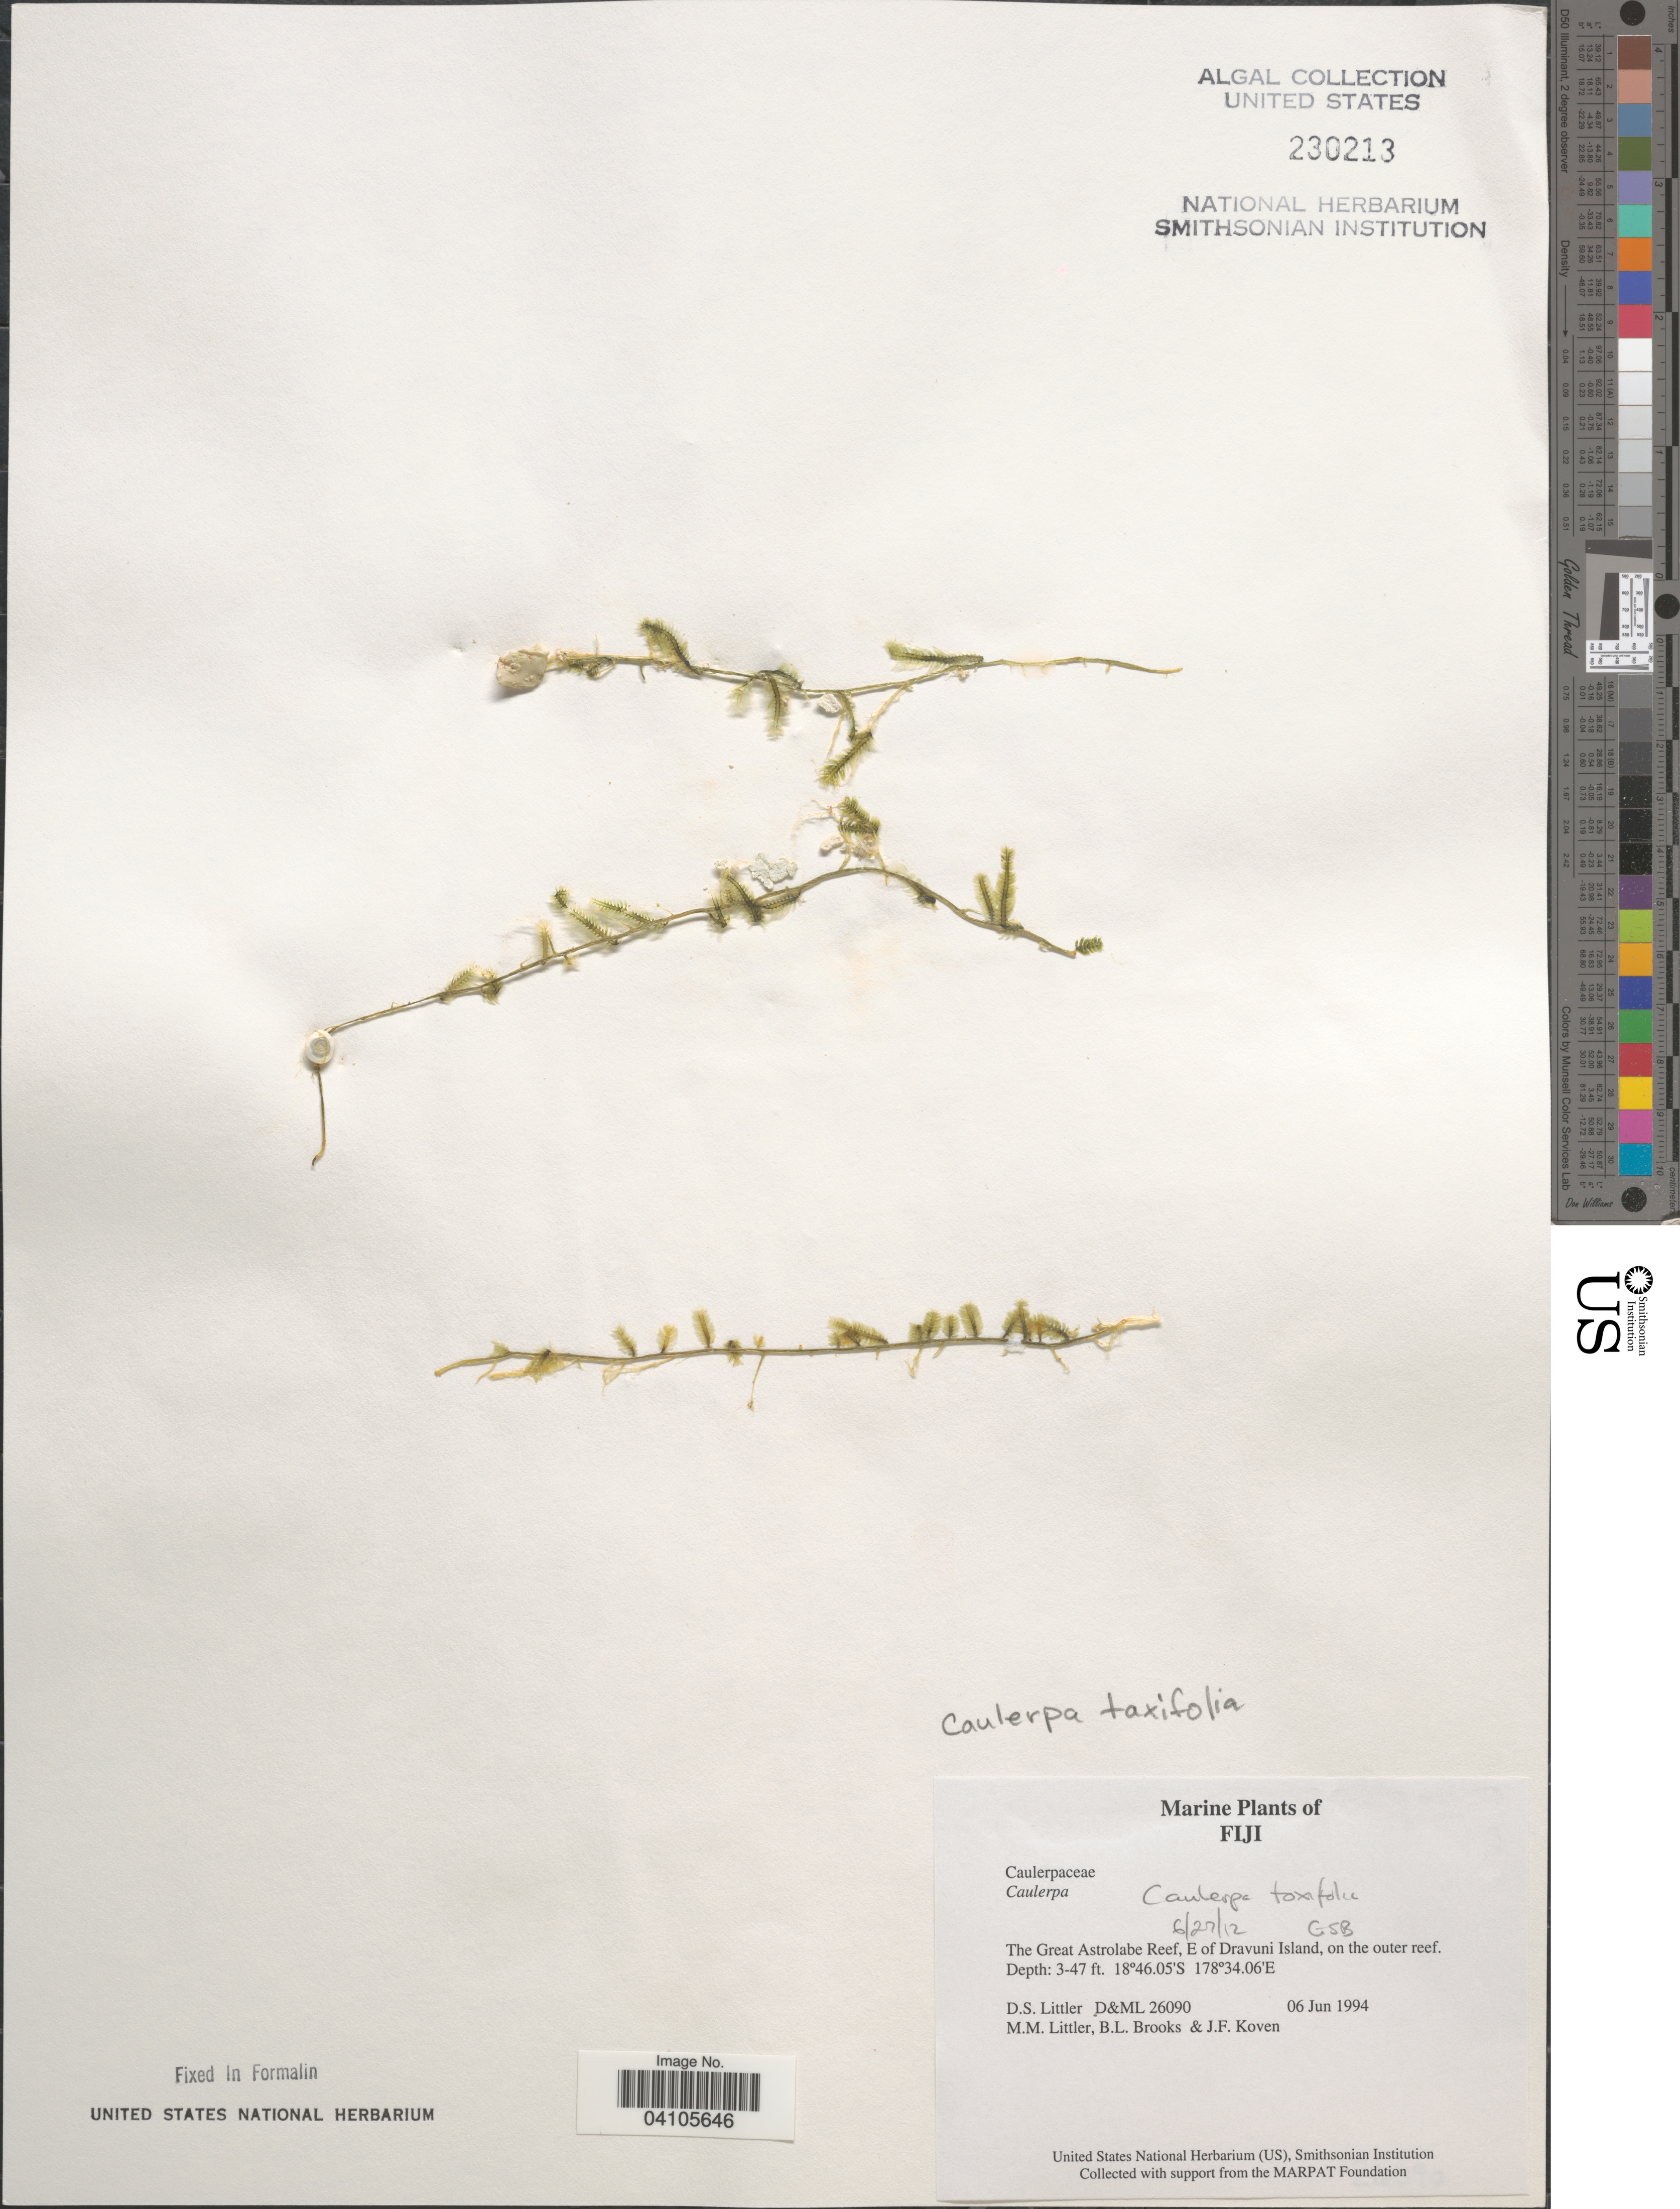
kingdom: Plantae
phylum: Chlorophyta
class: Ulvophyceae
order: Bryopsidales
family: Caulerpaceae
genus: Caulerpa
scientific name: Caulerpa taxifolia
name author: (M. Vahl) C. Agardh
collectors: D. S. Littler, B. Brooks & J. Koven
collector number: D&ML 26090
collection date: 1994-06-06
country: Fiji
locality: The Great Astrolabe Reef, E of Dravuni Island, on the outer reef.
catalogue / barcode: US 230213